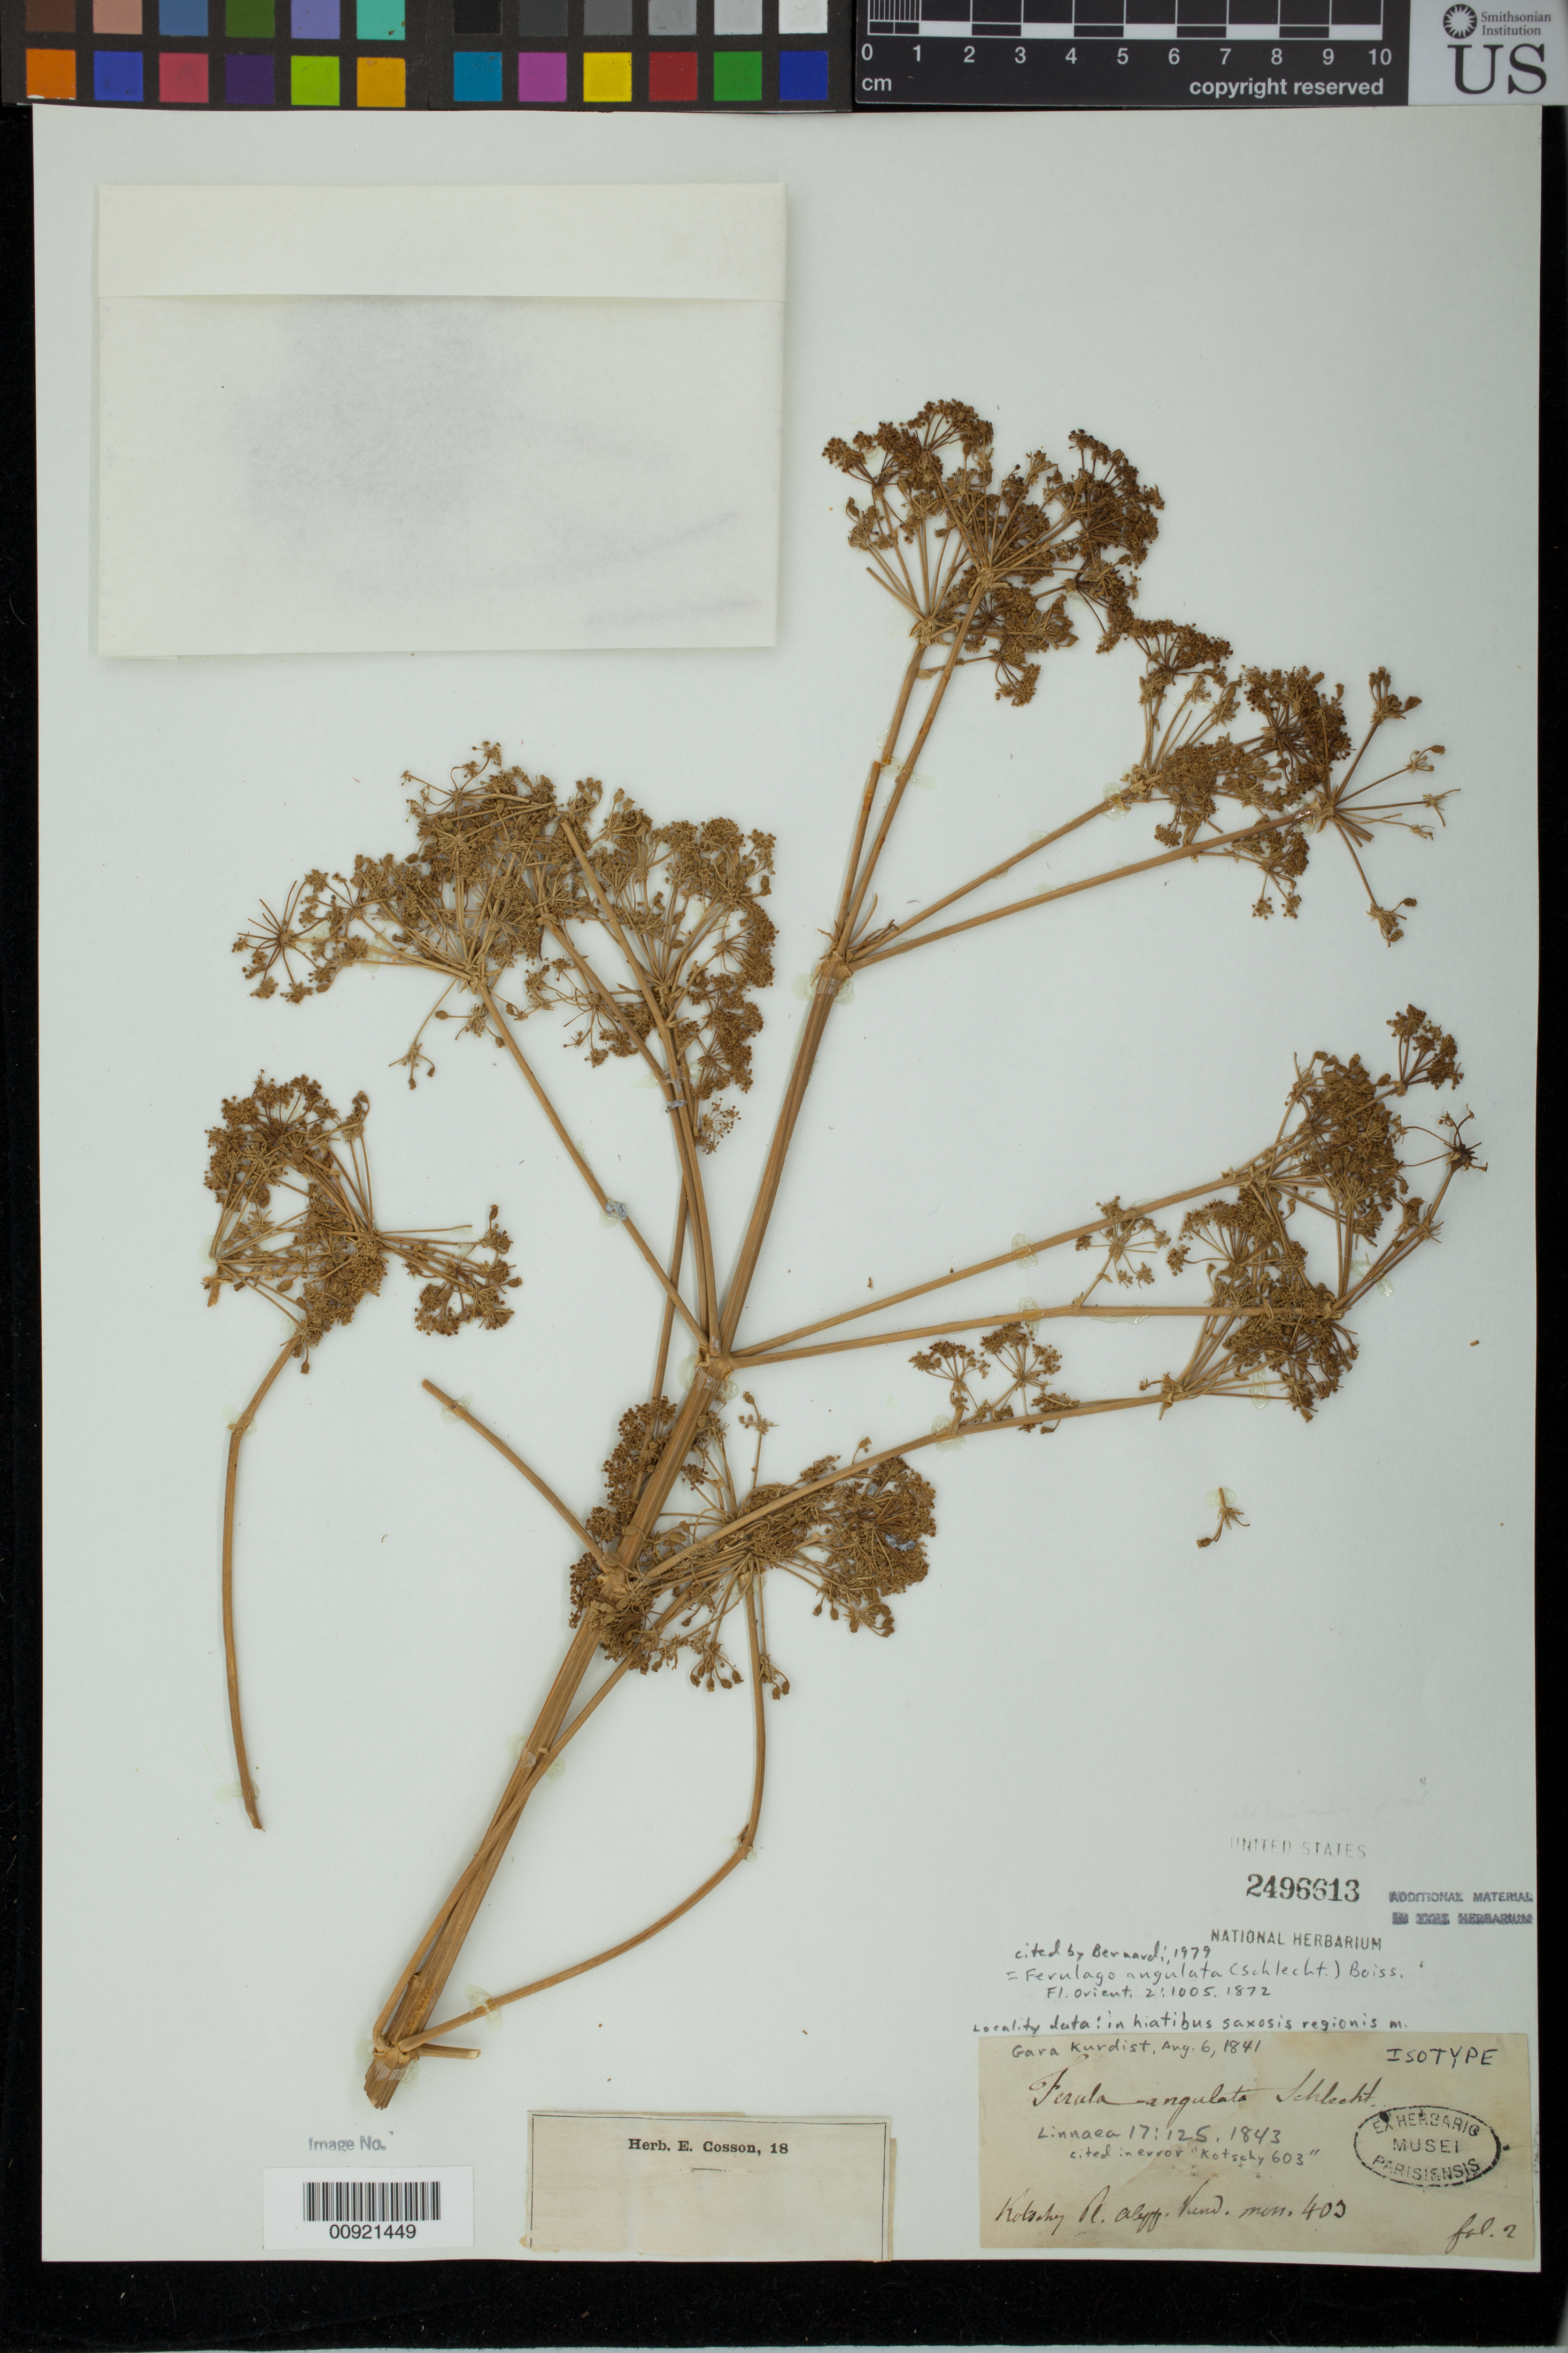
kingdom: Plantae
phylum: Tracheophyta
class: Magnoliopsida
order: Apiales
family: Apiaceae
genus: Ferula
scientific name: Ferula angulata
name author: Schltdl.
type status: Isotype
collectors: K. G. Kotschy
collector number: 403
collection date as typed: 06 Aug 1841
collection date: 1841-08-06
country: Turkey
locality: Kurtdistan, Mt. Gara.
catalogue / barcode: US 2496613